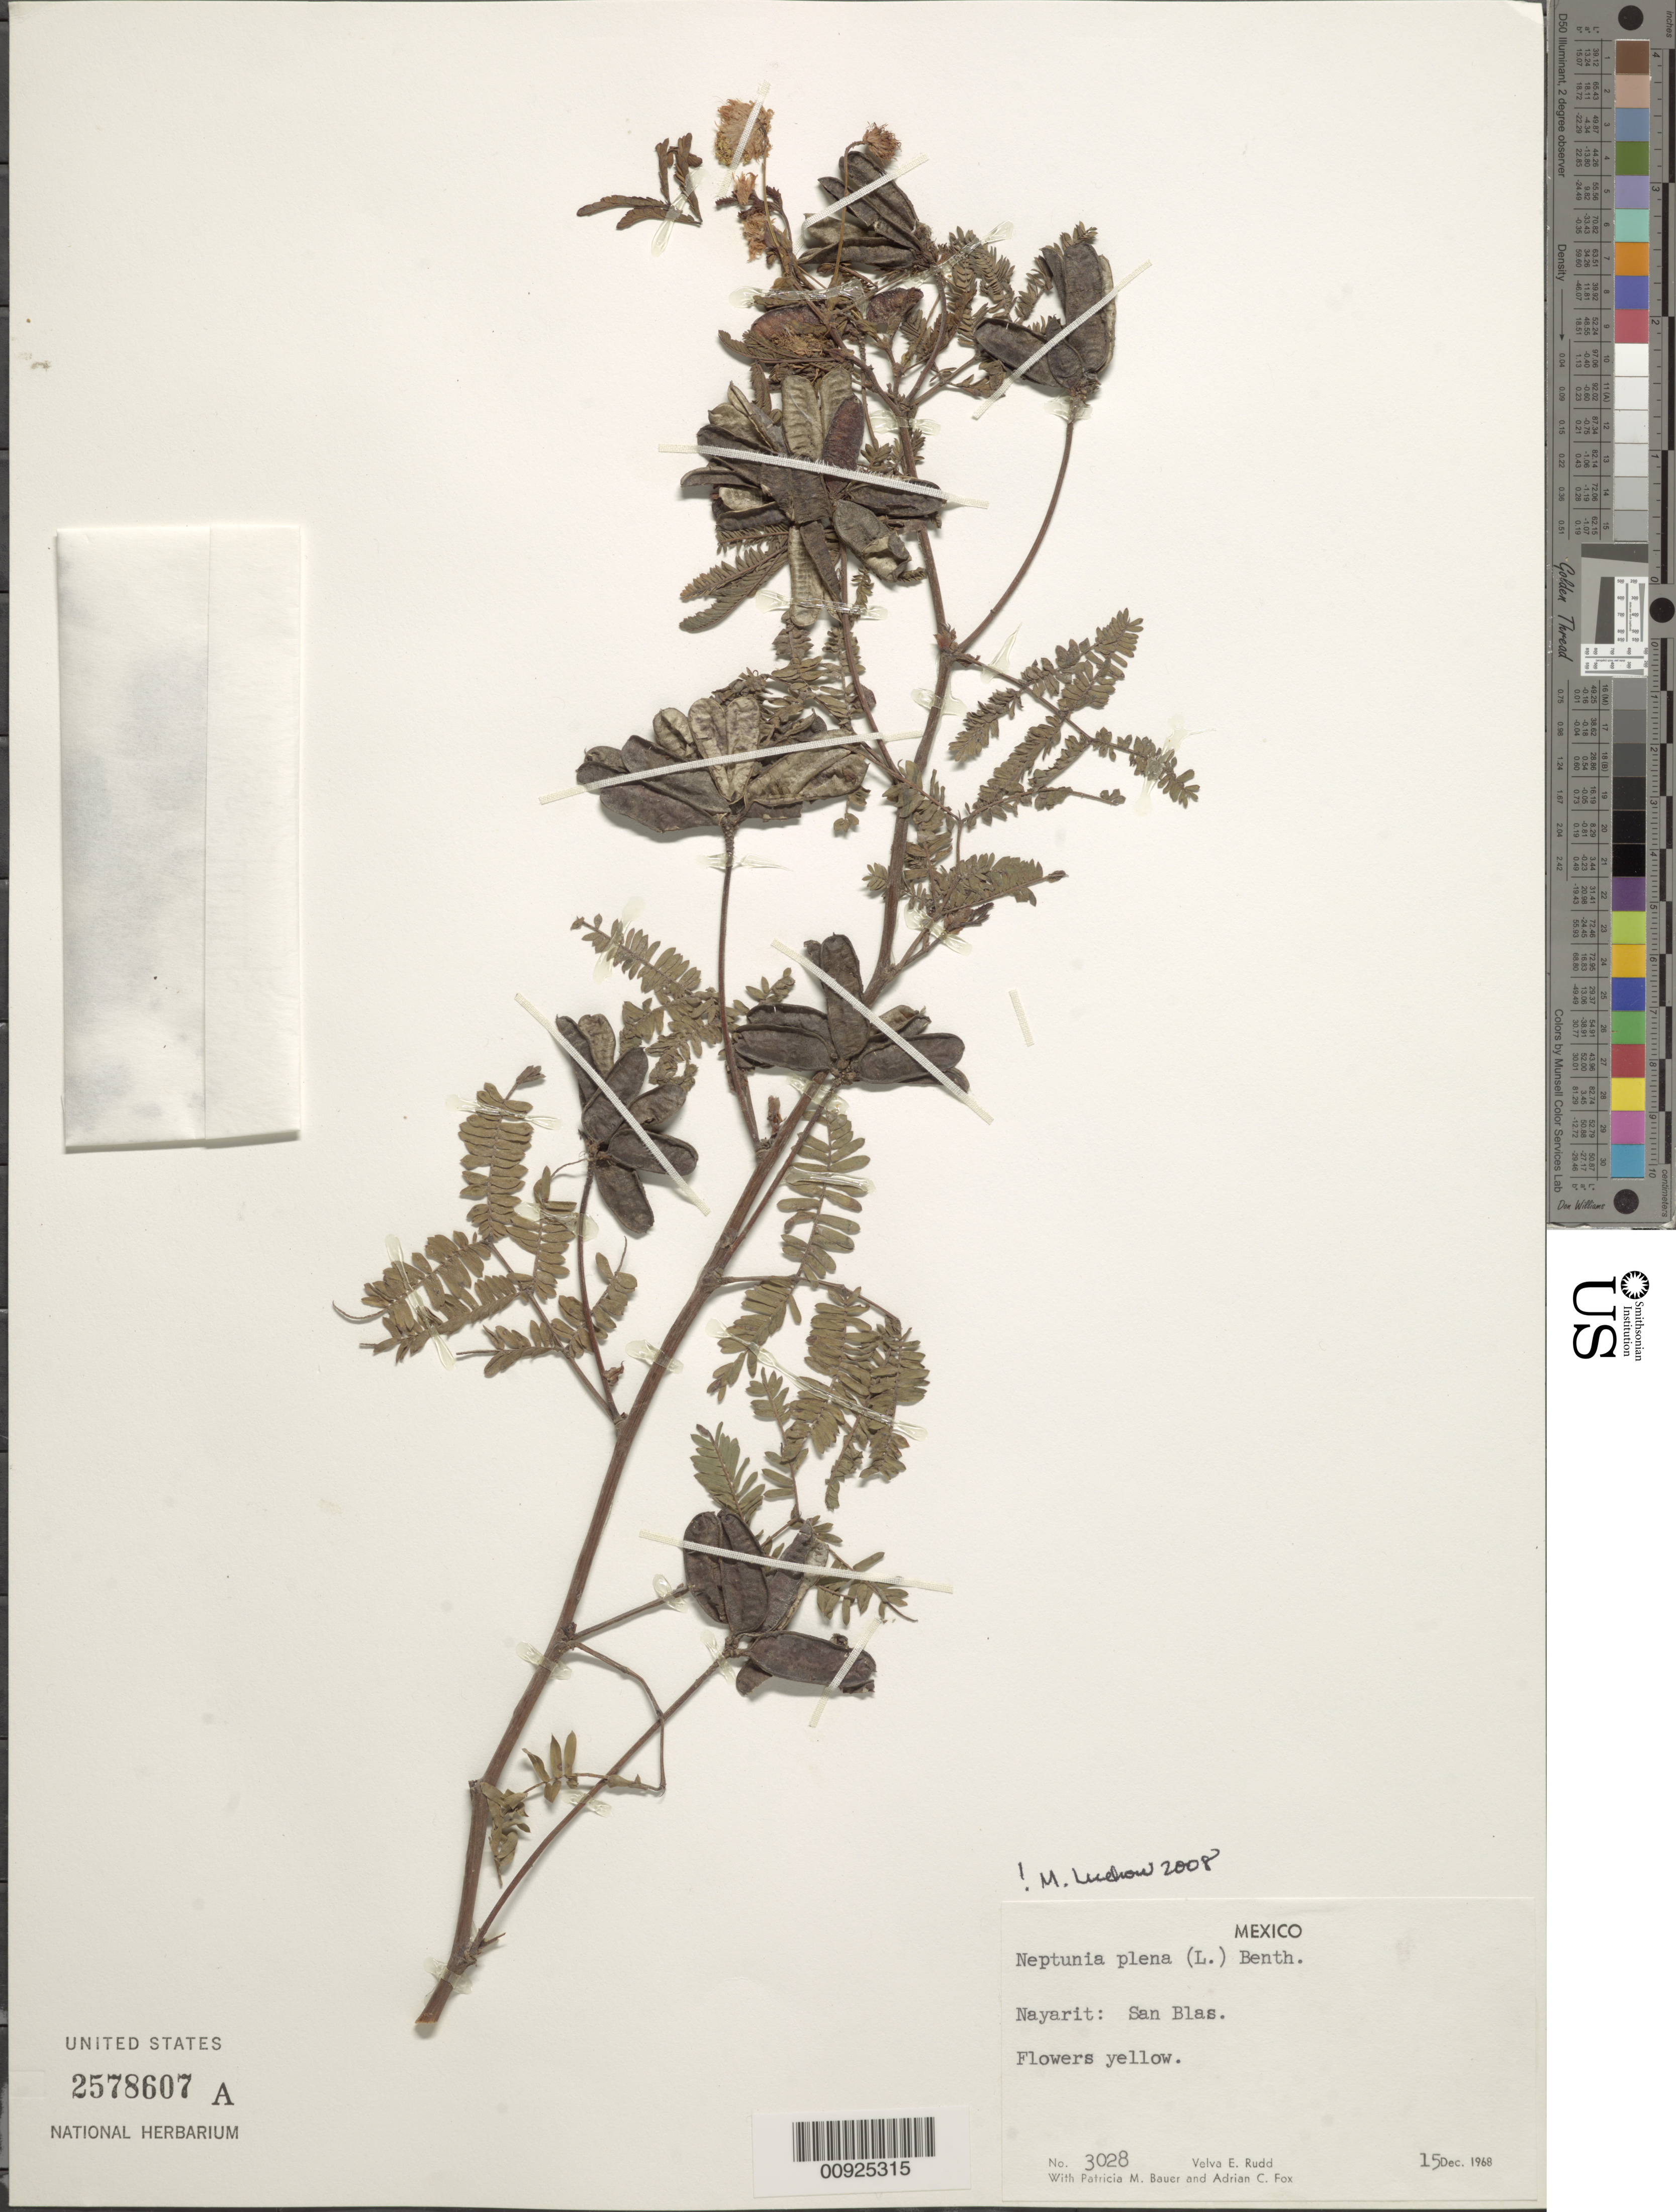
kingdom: Plantae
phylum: Tracheophyta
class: Magnoliopsida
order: Fabales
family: Fabaceae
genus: Neptunia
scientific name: Neptunia plena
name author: (L.) Benth.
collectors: V. E. Rudd, P. Bauer & A. Fox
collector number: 3028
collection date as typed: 15 Dec 1968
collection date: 1968-12-15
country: Mexico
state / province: Nayarit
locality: Nayarit: San Blas.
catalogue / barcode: US 2578607A